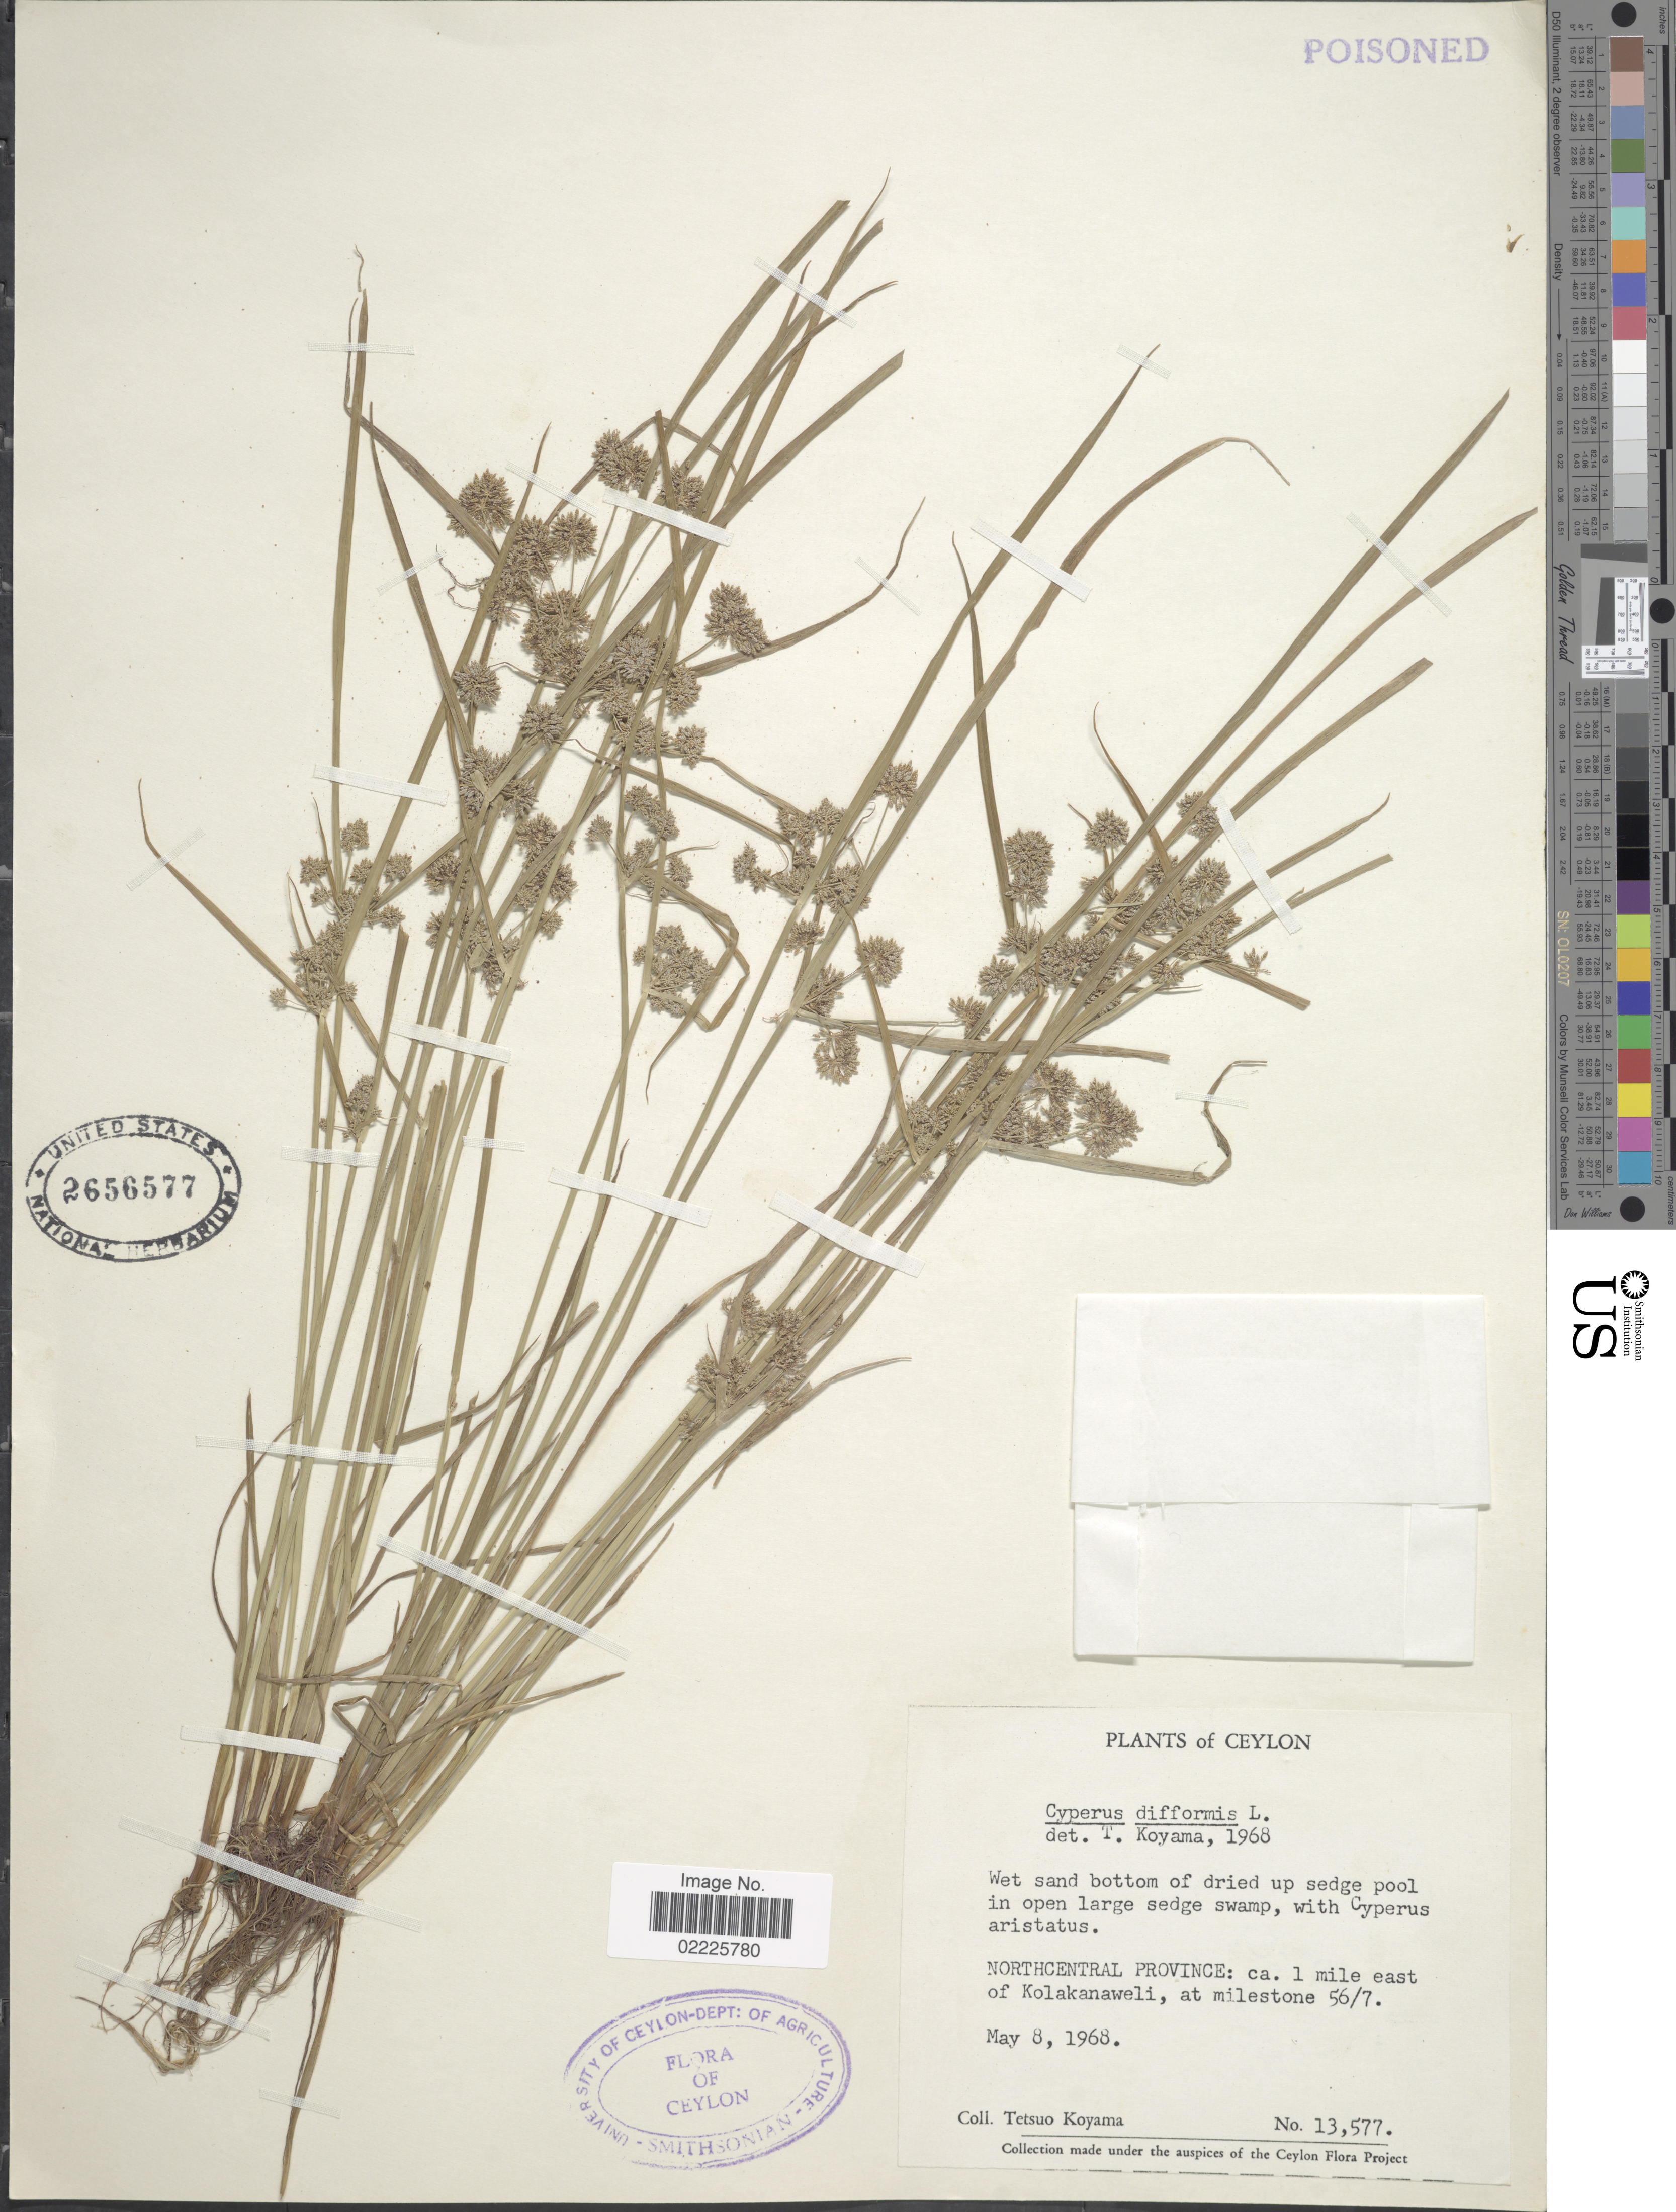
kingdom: Plantae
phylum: Tracheophyta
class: Liliopsida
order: Poales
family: Cyperaceae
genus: Cyperus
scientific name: Cyperus difformis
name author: L.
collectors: T. Koyama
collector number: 13577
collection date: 1968-05-08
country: Sri Lanka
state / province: North Central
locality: Ca. 1 mile east of Kolakanaweli, at milestone 56/7. Ceylon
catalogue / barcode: US 2656577